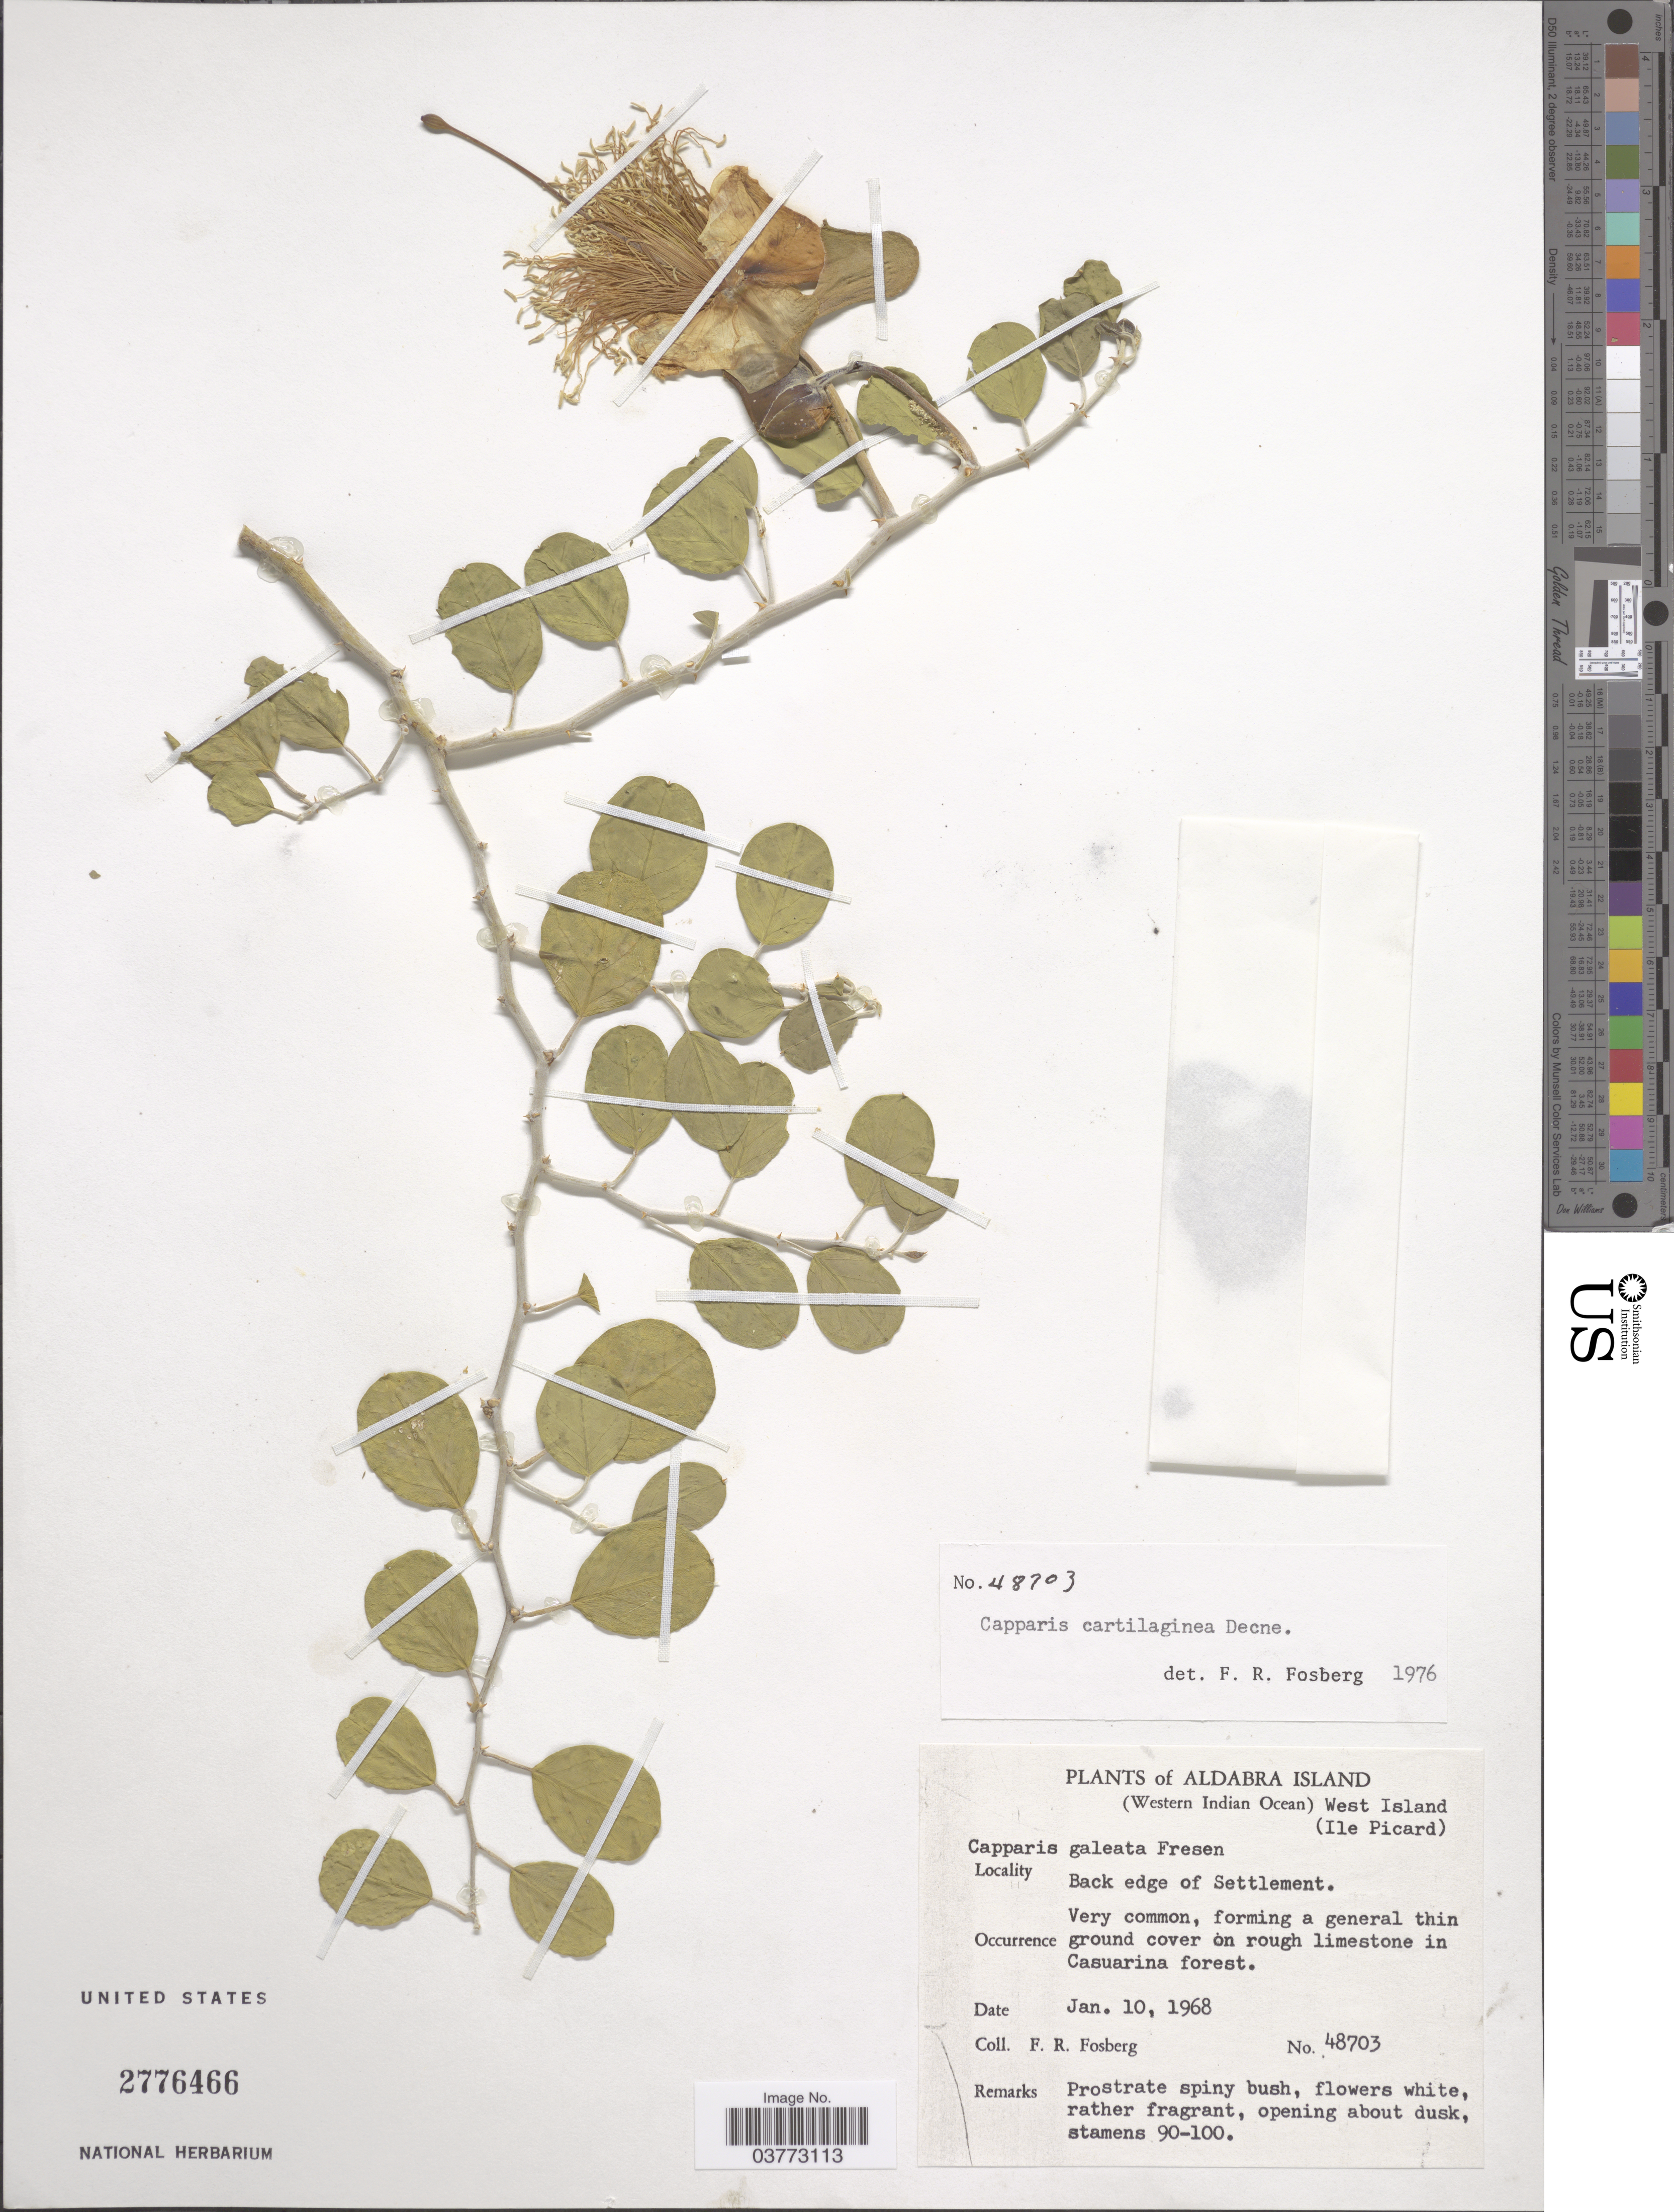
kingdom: Plantae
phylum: Tracheophyta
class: Magnoliopsida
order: Brassicales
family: Capparaceae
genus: Capparis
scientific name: Capparis cartilaginea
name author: Decne.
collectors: F. R. Fosberg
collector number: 48703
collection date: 1968-01-10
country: Seychelles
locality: Aldabra Island (Western Indian Ocean) West Island. (Ile Picard). Back edge of Settlement.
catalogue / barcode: US 2776466